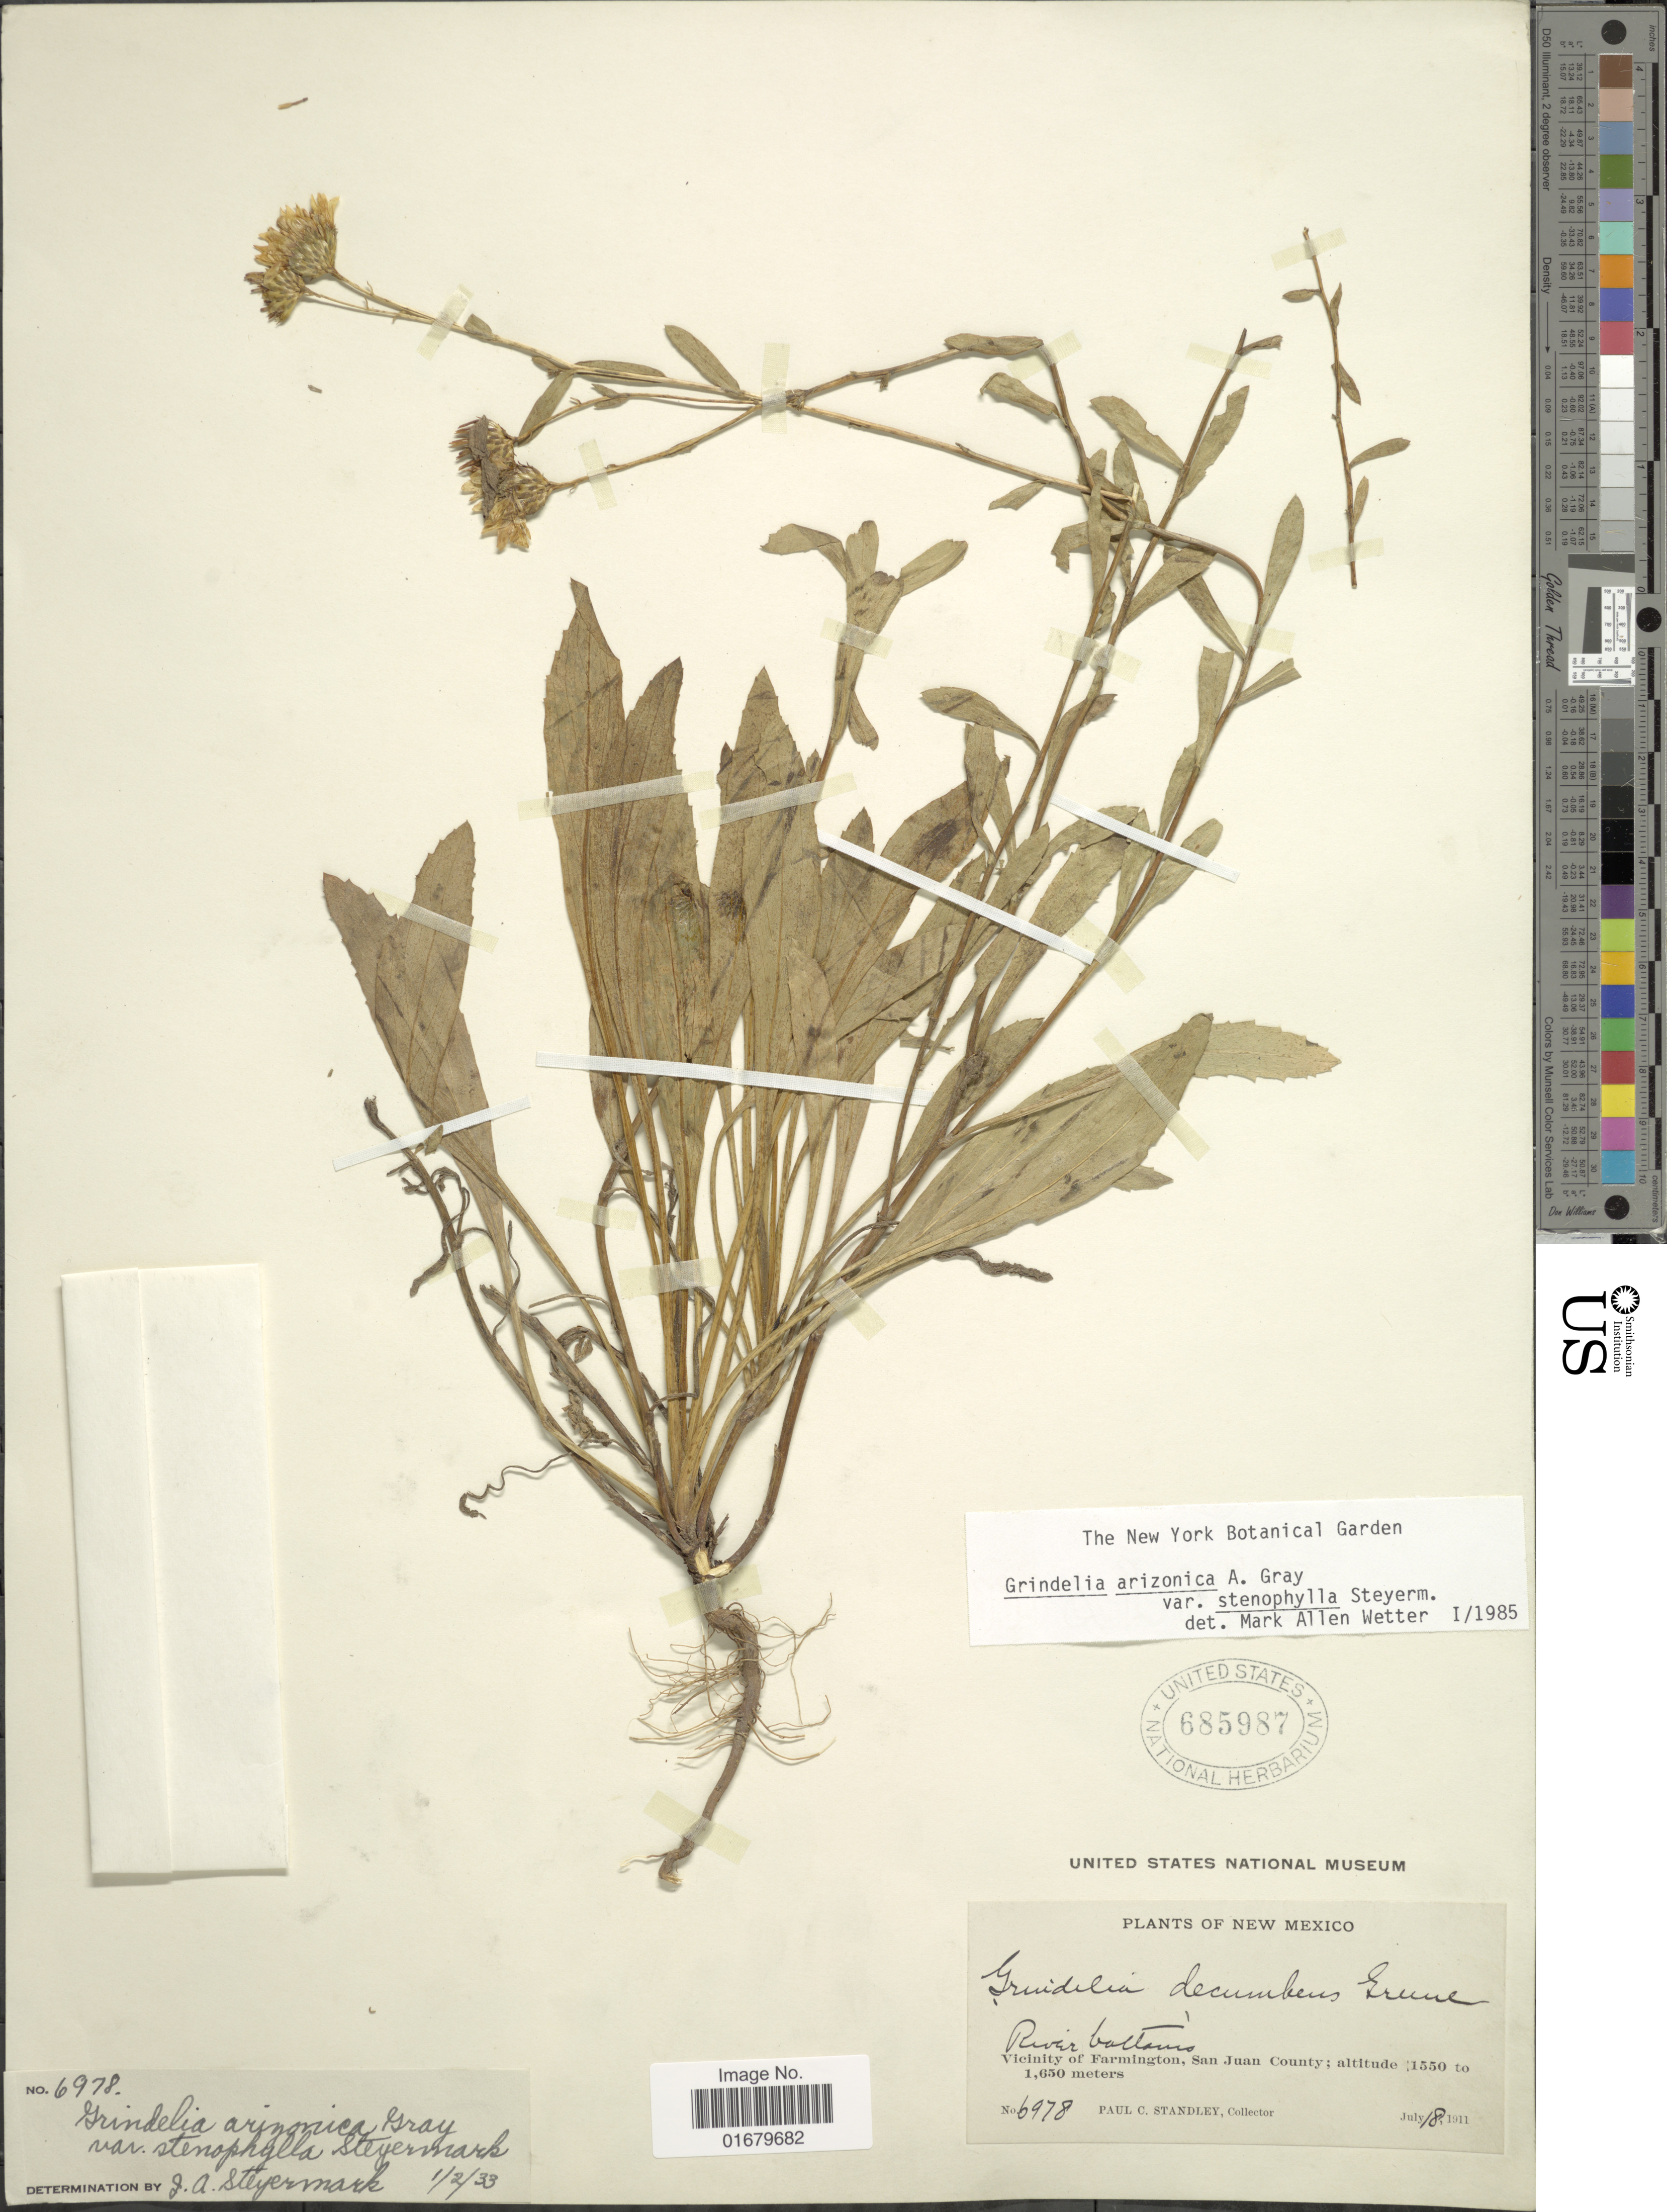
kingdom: Plantae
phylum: Tracheophyta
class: Magnoliopsida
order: Asterales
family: Asteraceae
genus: Grindelia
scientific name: Grindelia arizonica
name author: A. Gray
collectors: P. C. Standley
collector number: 6978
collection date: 1911-07-17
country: United States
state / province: New Mexico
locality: River baltamo, vicinity of Farmington, San Juan County.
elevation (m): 1550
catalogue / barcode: US 685987